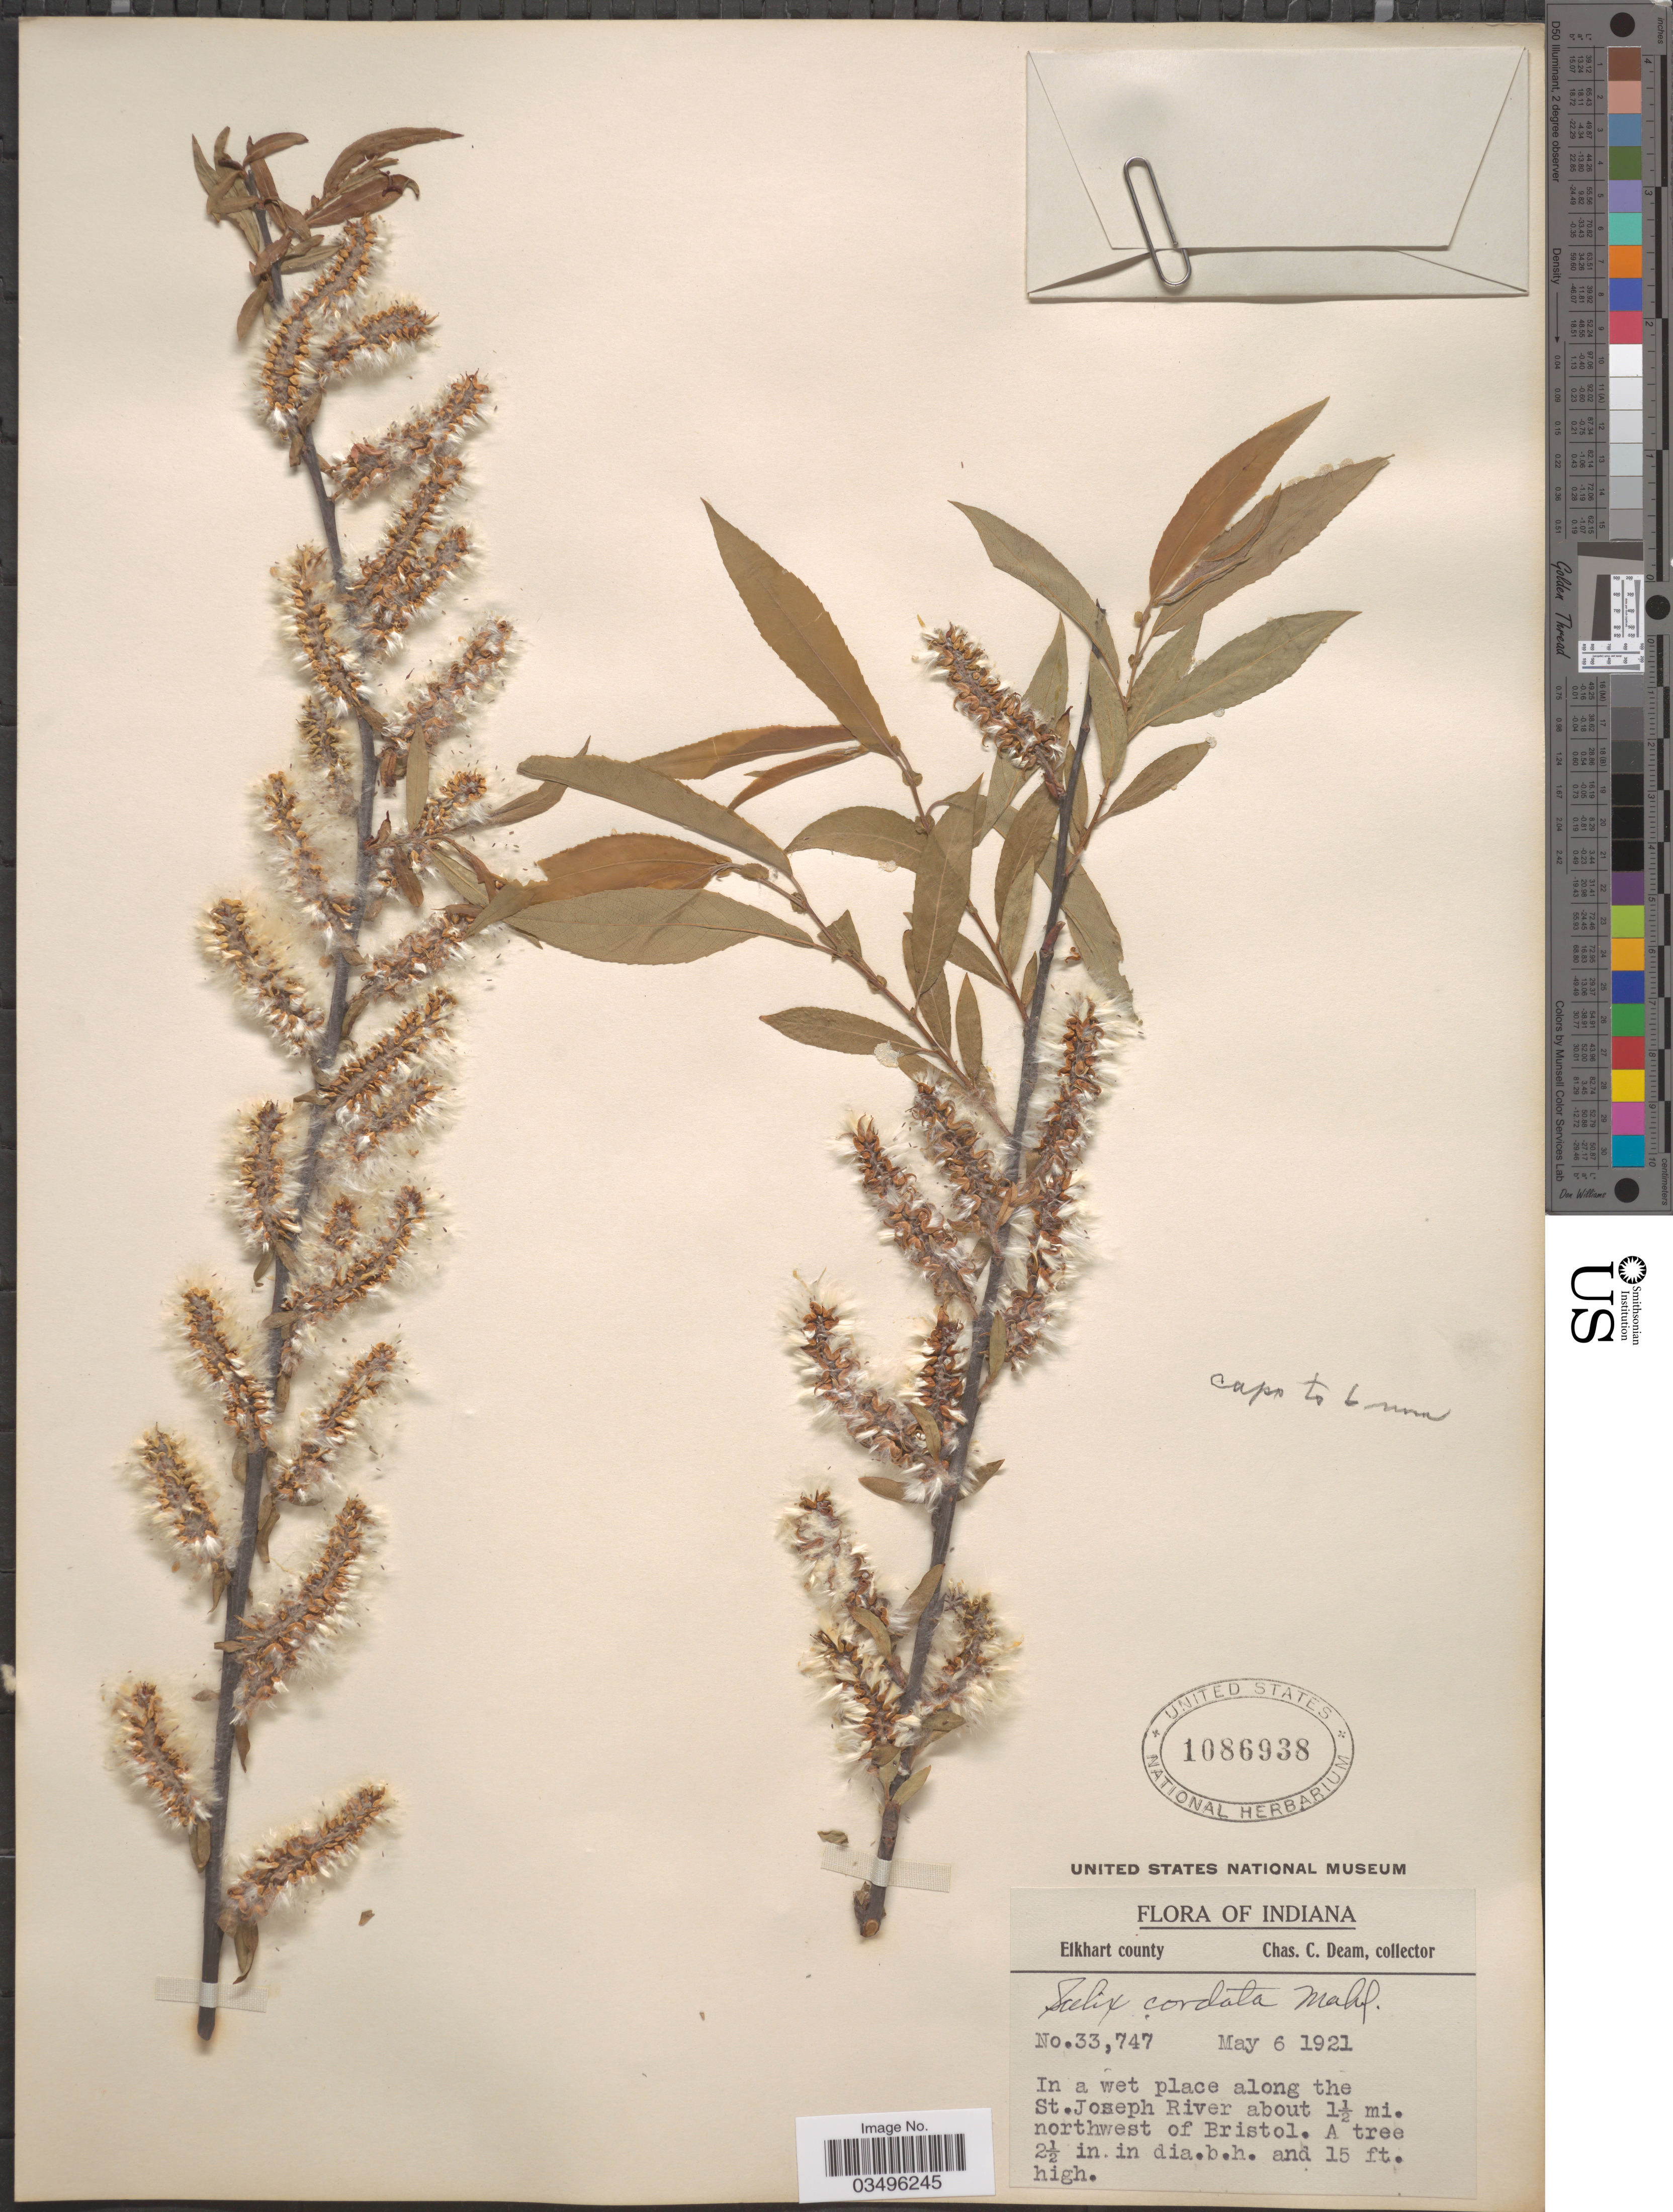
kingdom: Plantae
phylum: Tracheophyta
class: Magnoliopsida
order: Malpighiales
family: Salicaceae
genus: Salix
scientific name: Salix cordata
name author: Michx.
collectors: C. C. Deam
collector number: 33747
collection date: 1921-05-06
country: United States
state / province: Indiana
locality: Elkhart County. In a wet place along the St. Joseph River about 1½ mi. northwest of Bristol.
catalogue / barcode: US 1086938